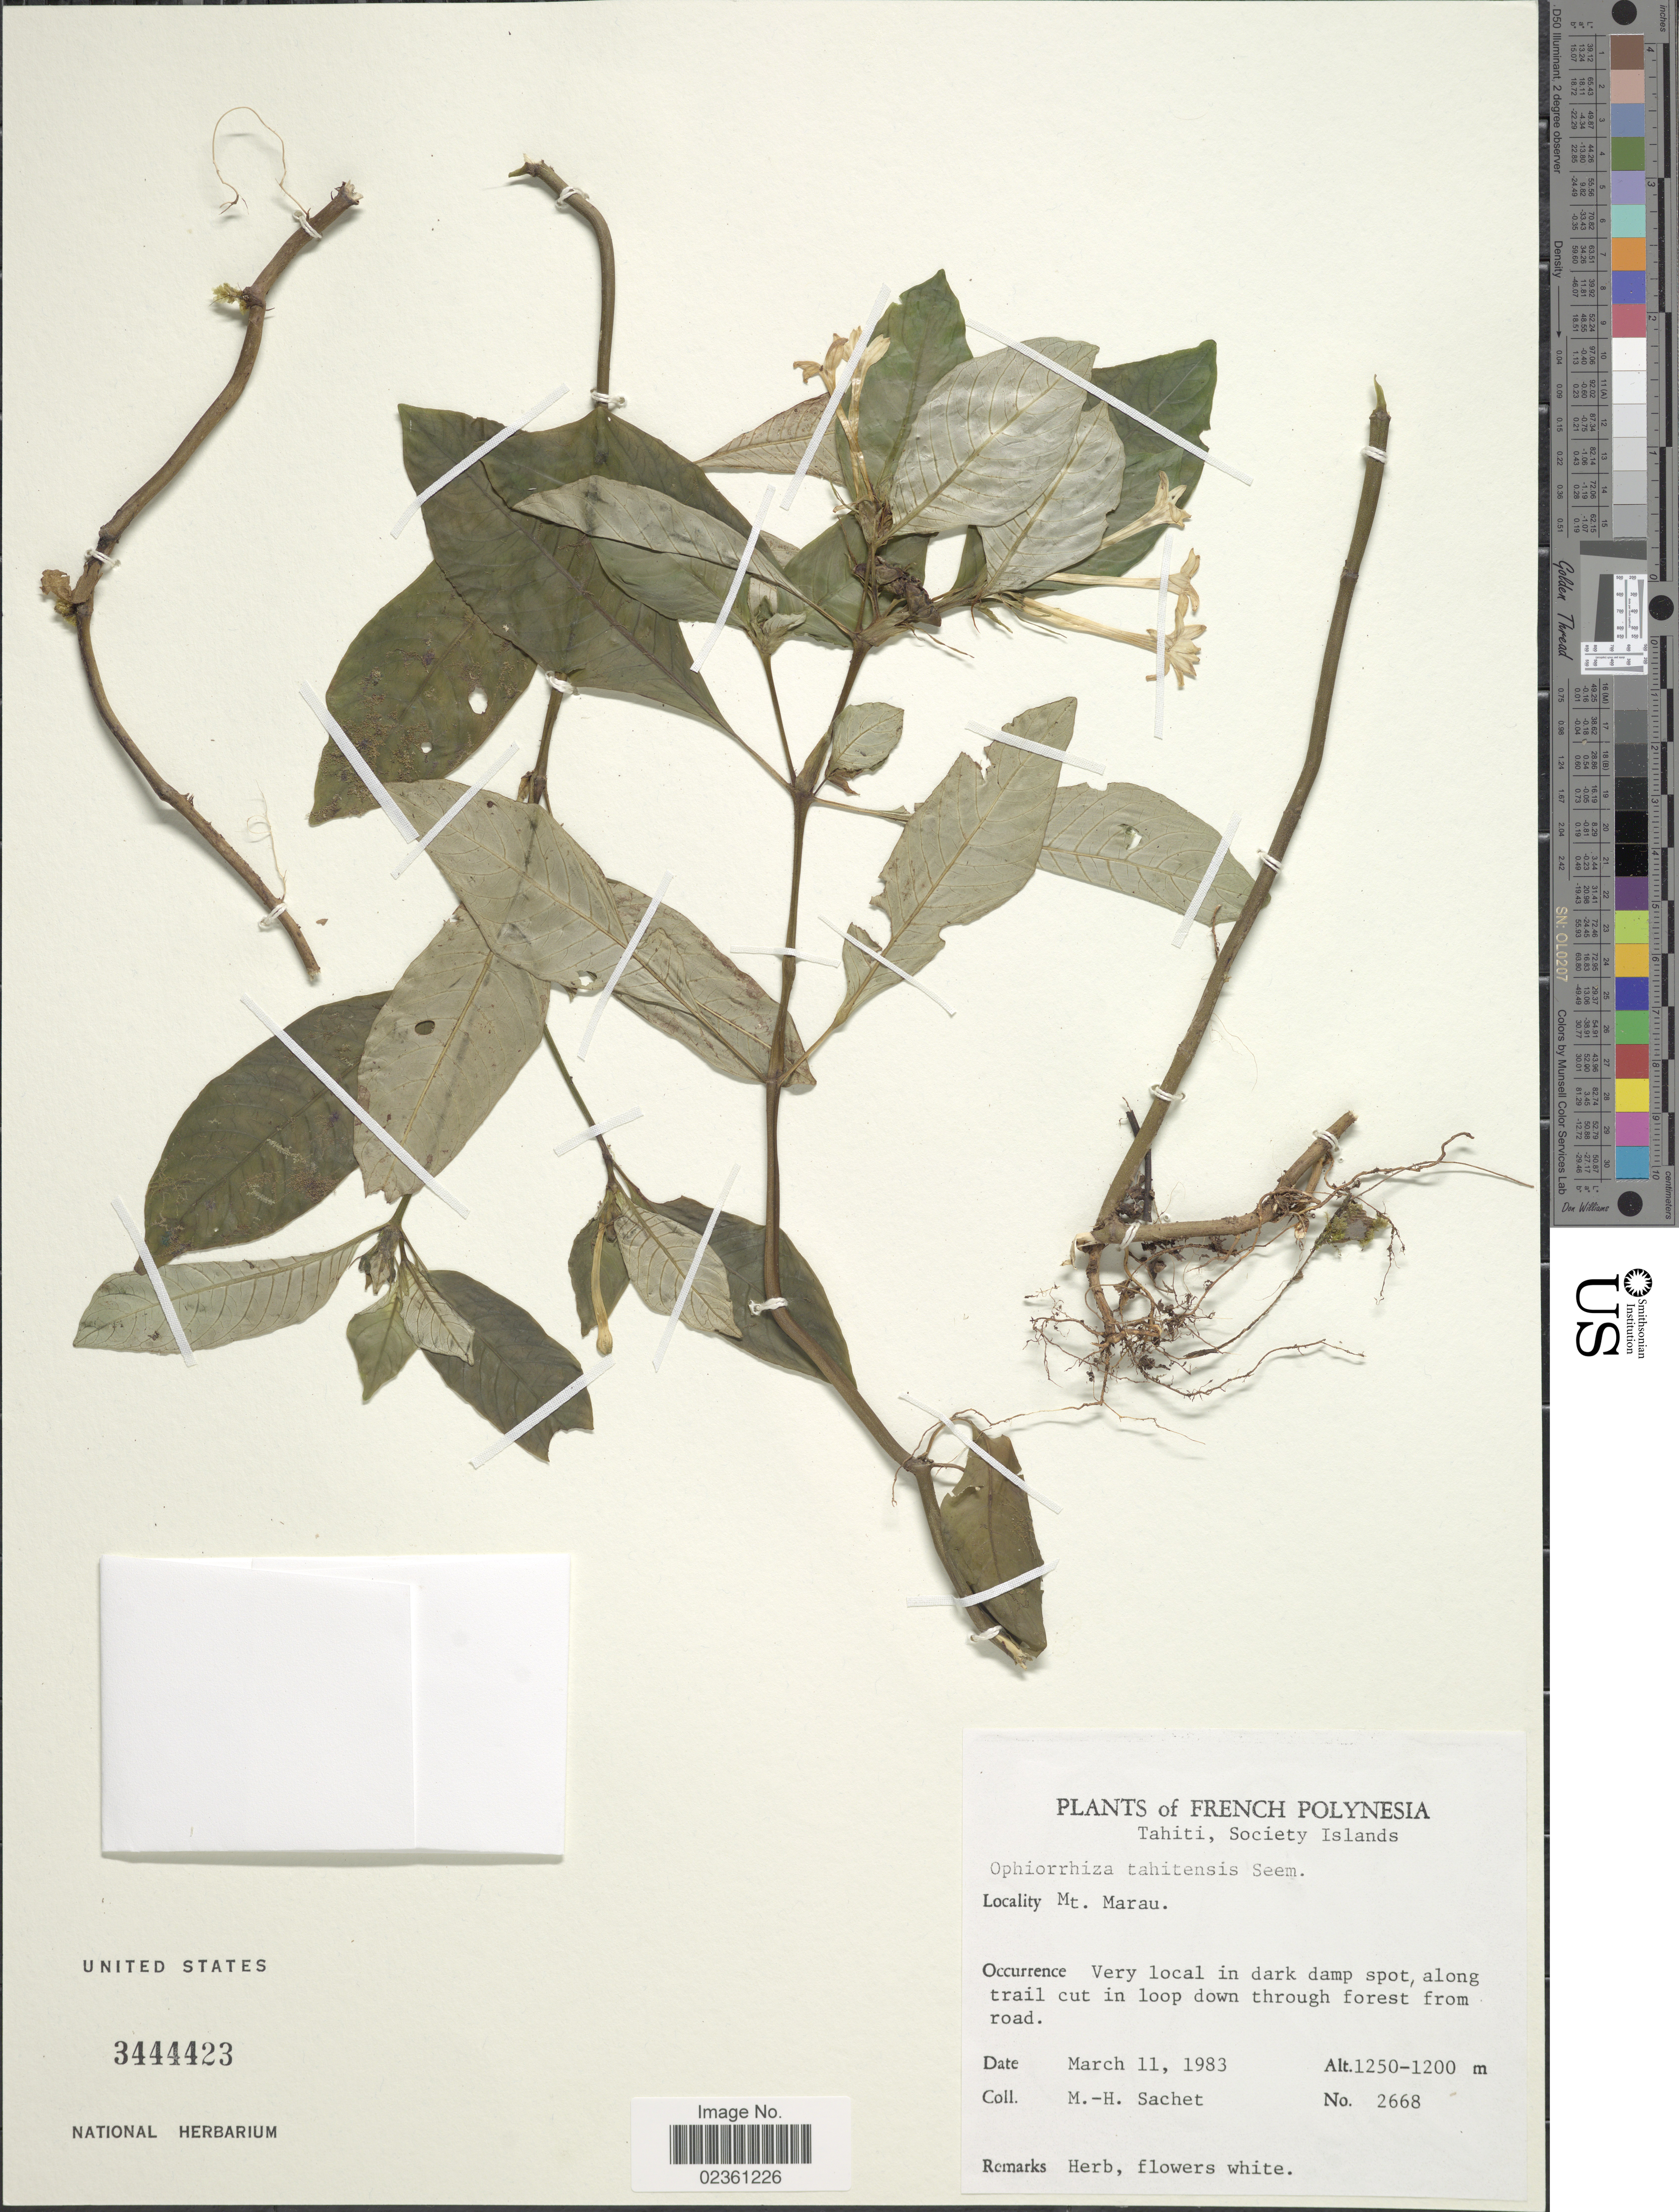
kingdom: Plantae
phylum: Tracheophyta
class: Magnoliopsida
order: Gentianales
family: Rubiaceae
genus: Ophiorrhiza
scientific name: Ophiorrhiza tahitensis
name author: Seem.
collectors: M.-H. Sachet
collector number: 2668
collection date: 1983-03-11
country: French Polynesia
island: Tahiti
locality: Tahiti, Society Islands, Mt Marau, along trail cut in loop down through forest from road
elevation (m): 1200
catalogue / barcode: US 3444423